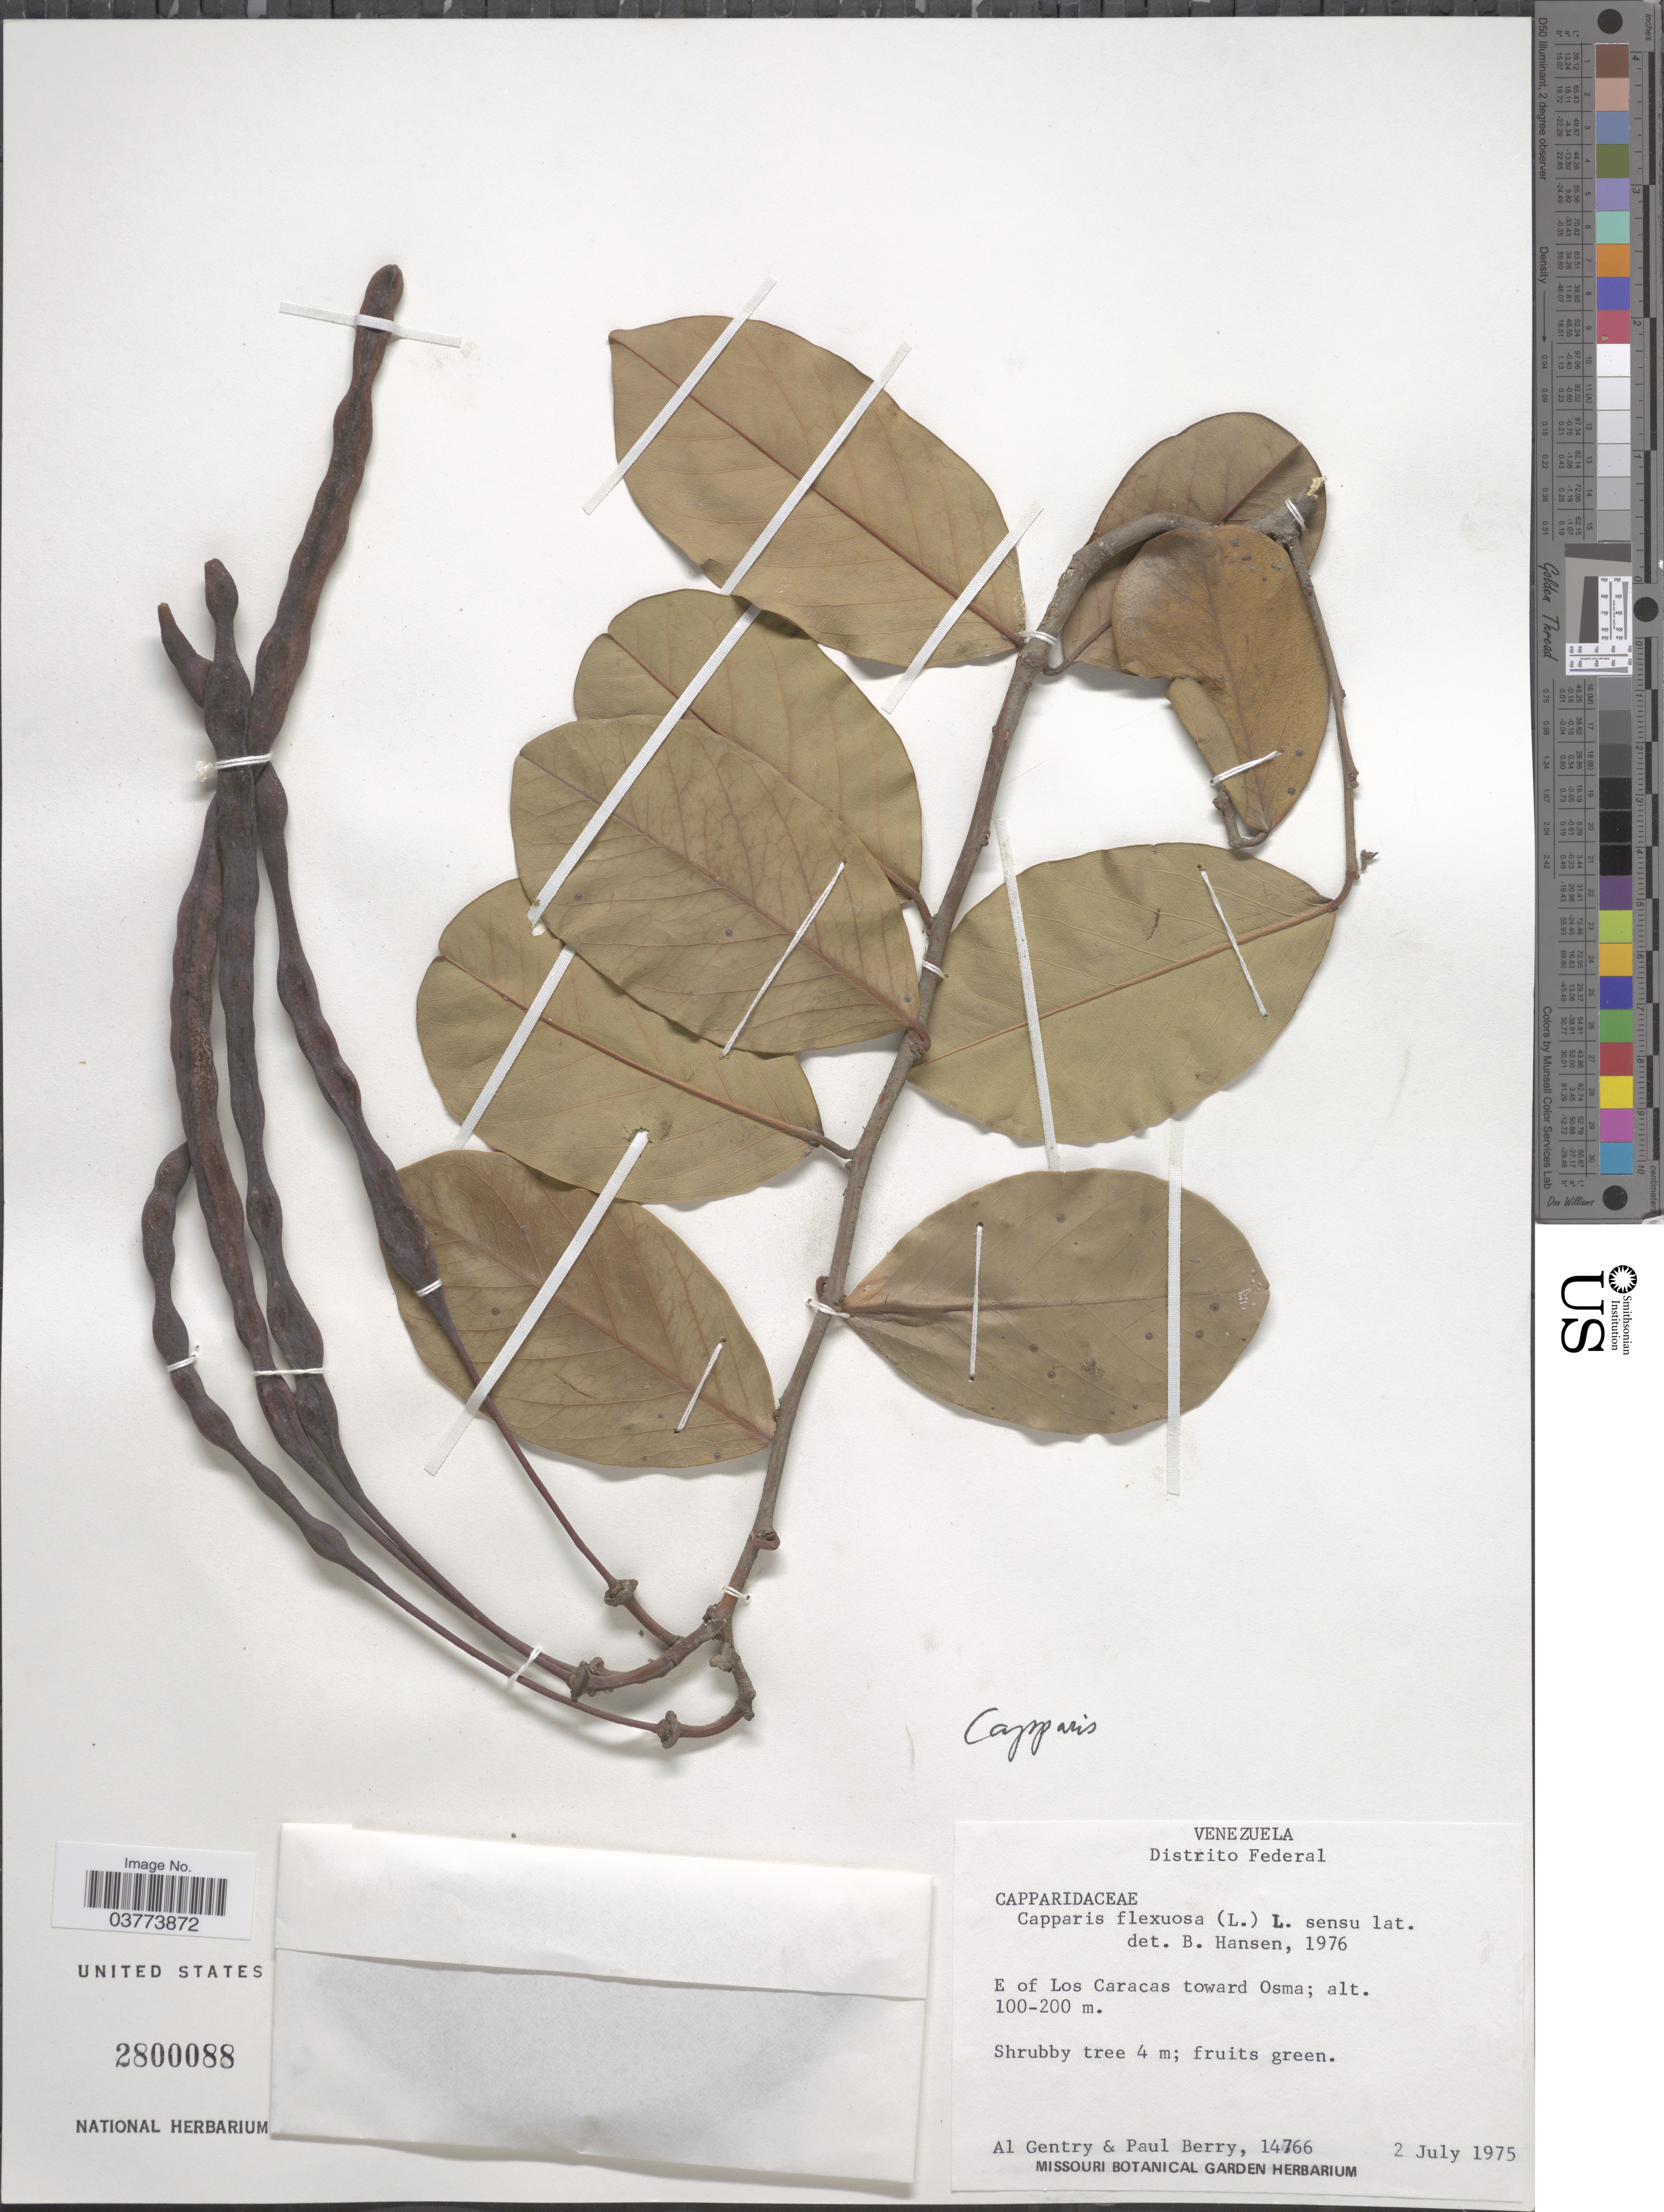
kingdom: Plantae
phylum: Tracheophyta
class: Magnoliopsida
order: Brassicales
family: Capparaceae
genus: Cynophalla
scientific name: Cynophalla flexuosa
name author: (L.) J. Presl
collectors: A. H. Gentry & P. Berry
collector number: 14766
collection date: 1975-07-02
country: Venezuela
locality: Distrito Federal. E of Los Caracas toward Osma.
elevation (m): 100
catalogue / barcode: US 2800088